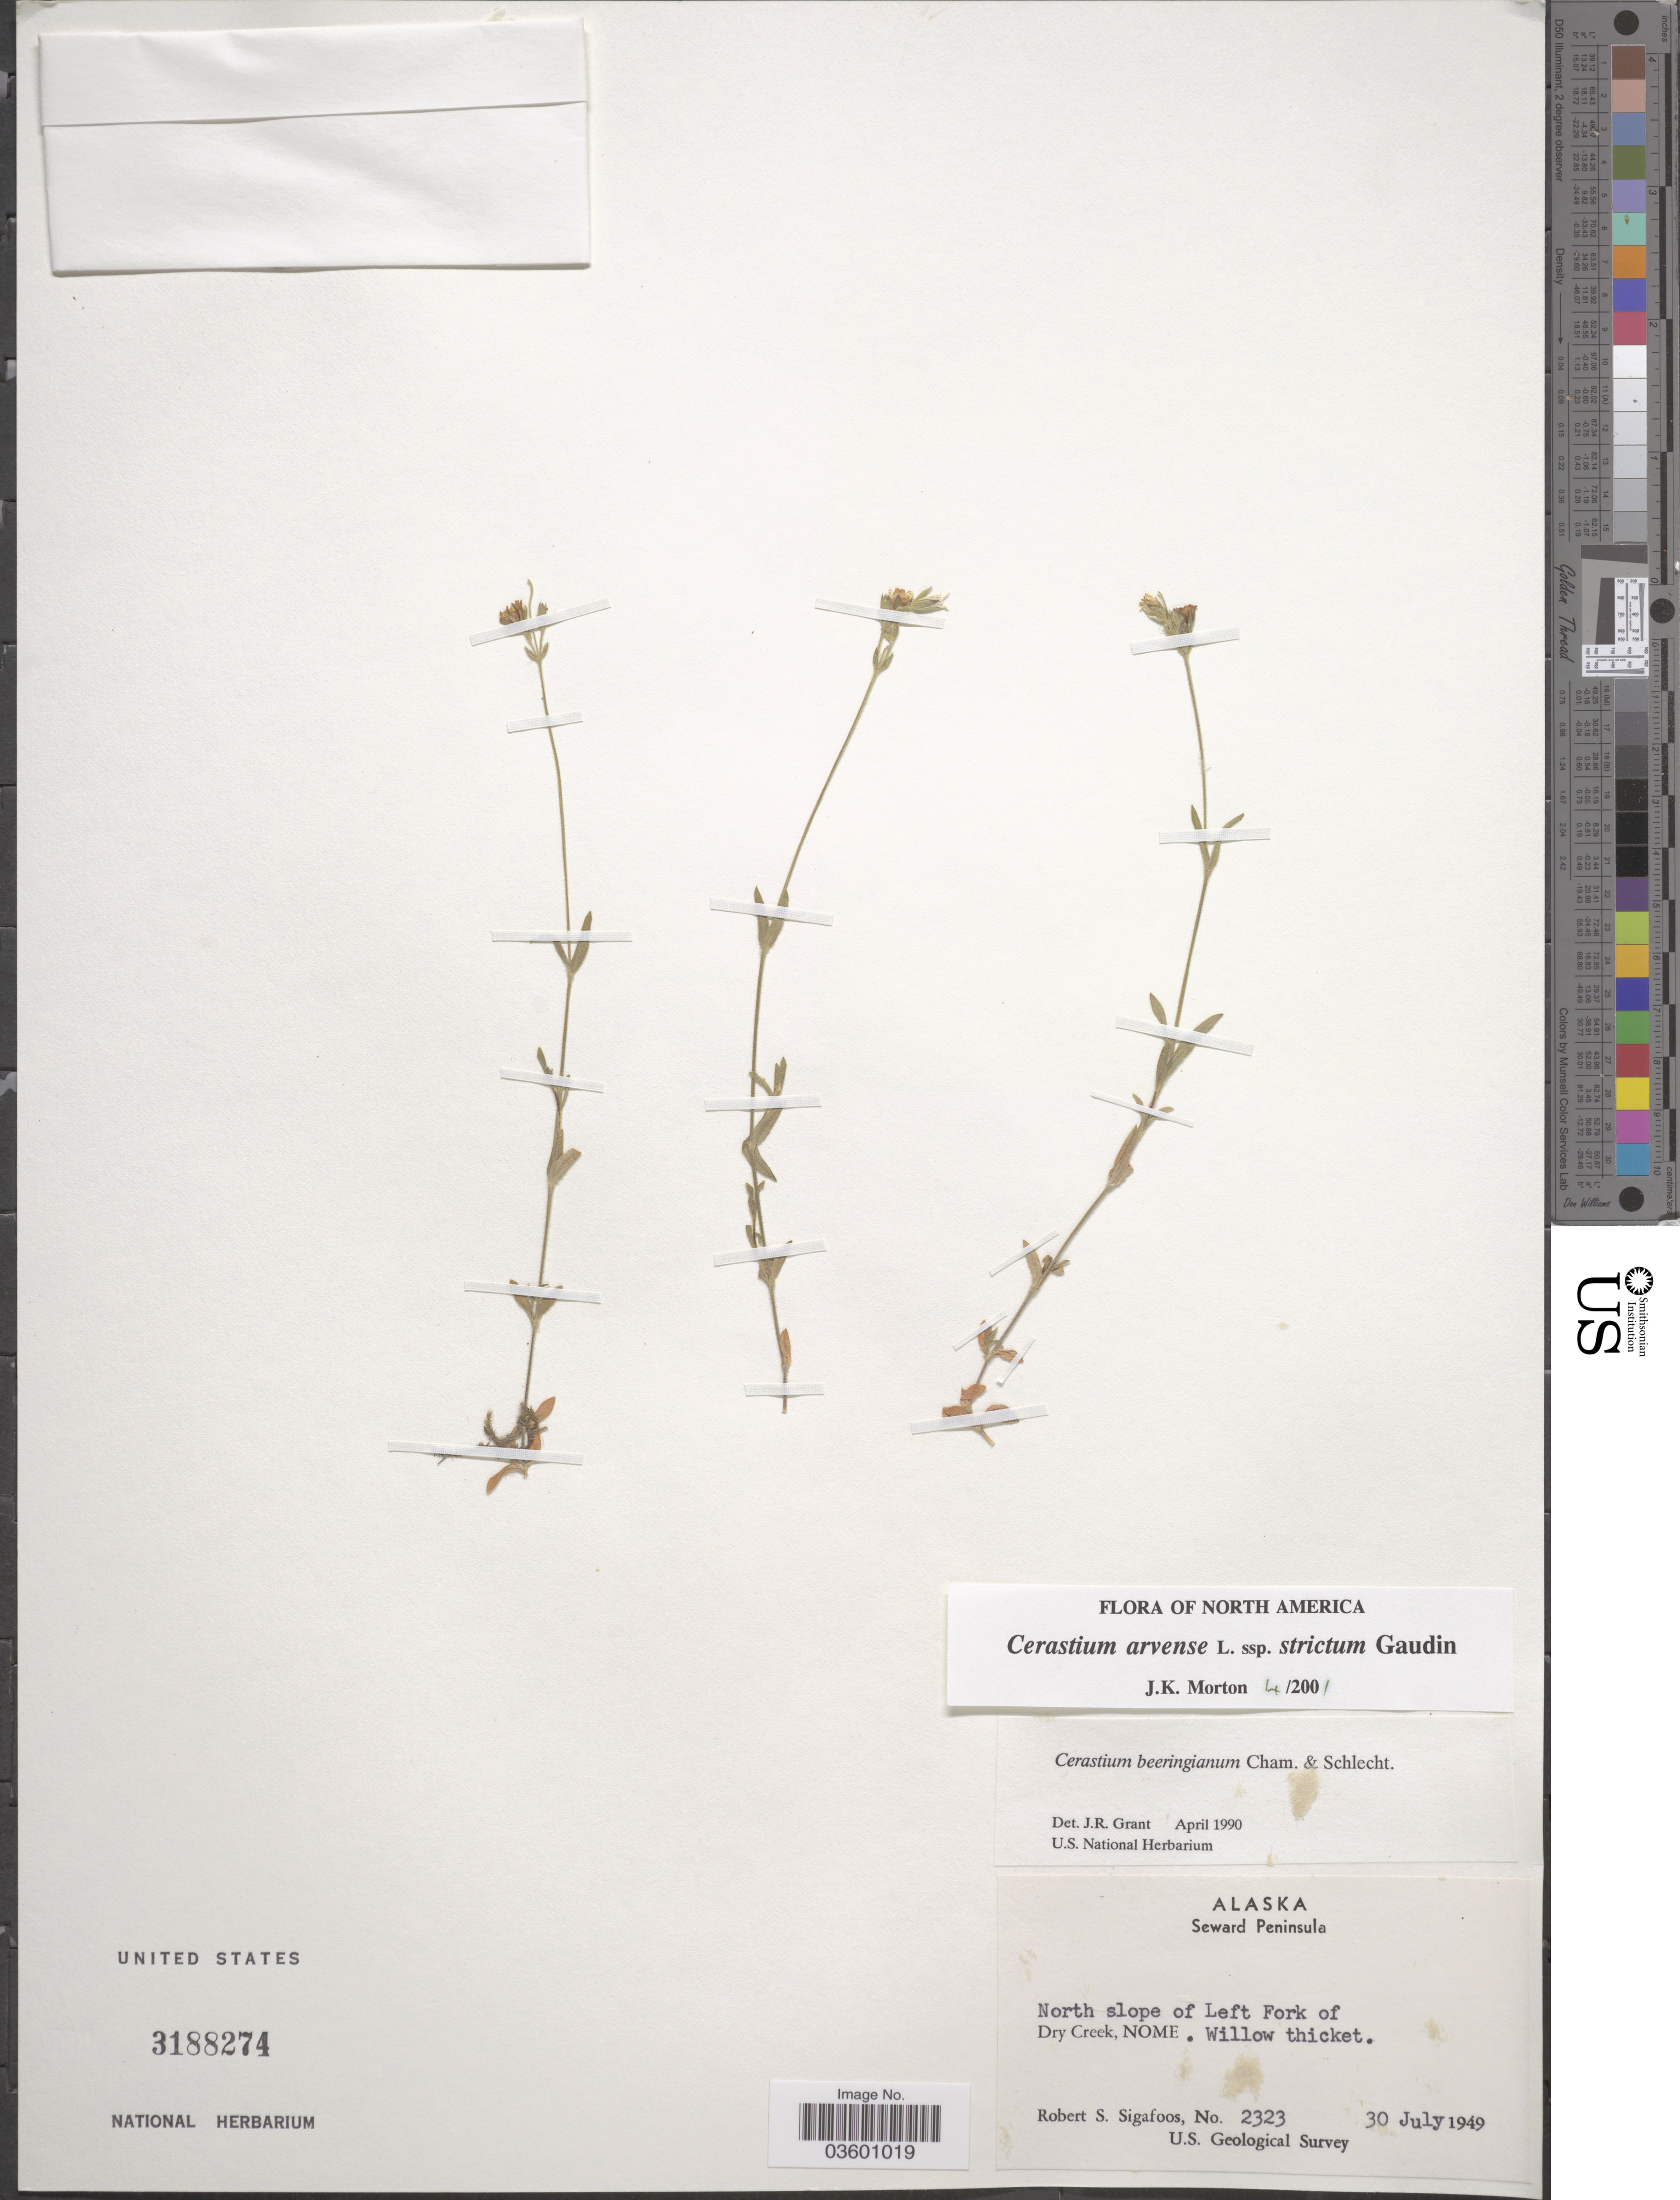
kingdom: Plantae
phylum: Tracheophyta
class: Magnoliopsida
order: Caryophyllales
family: Caryophyllaceae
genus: Cerastium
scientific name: Cerastium arvense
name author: L.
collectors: R. Sigafoos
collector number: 2323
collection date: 1949-07-30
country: United States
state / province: Alaska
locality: Seward Peninsula. North slope of Left Fork of Dry Creek, Nome.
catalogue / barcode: US 3188274